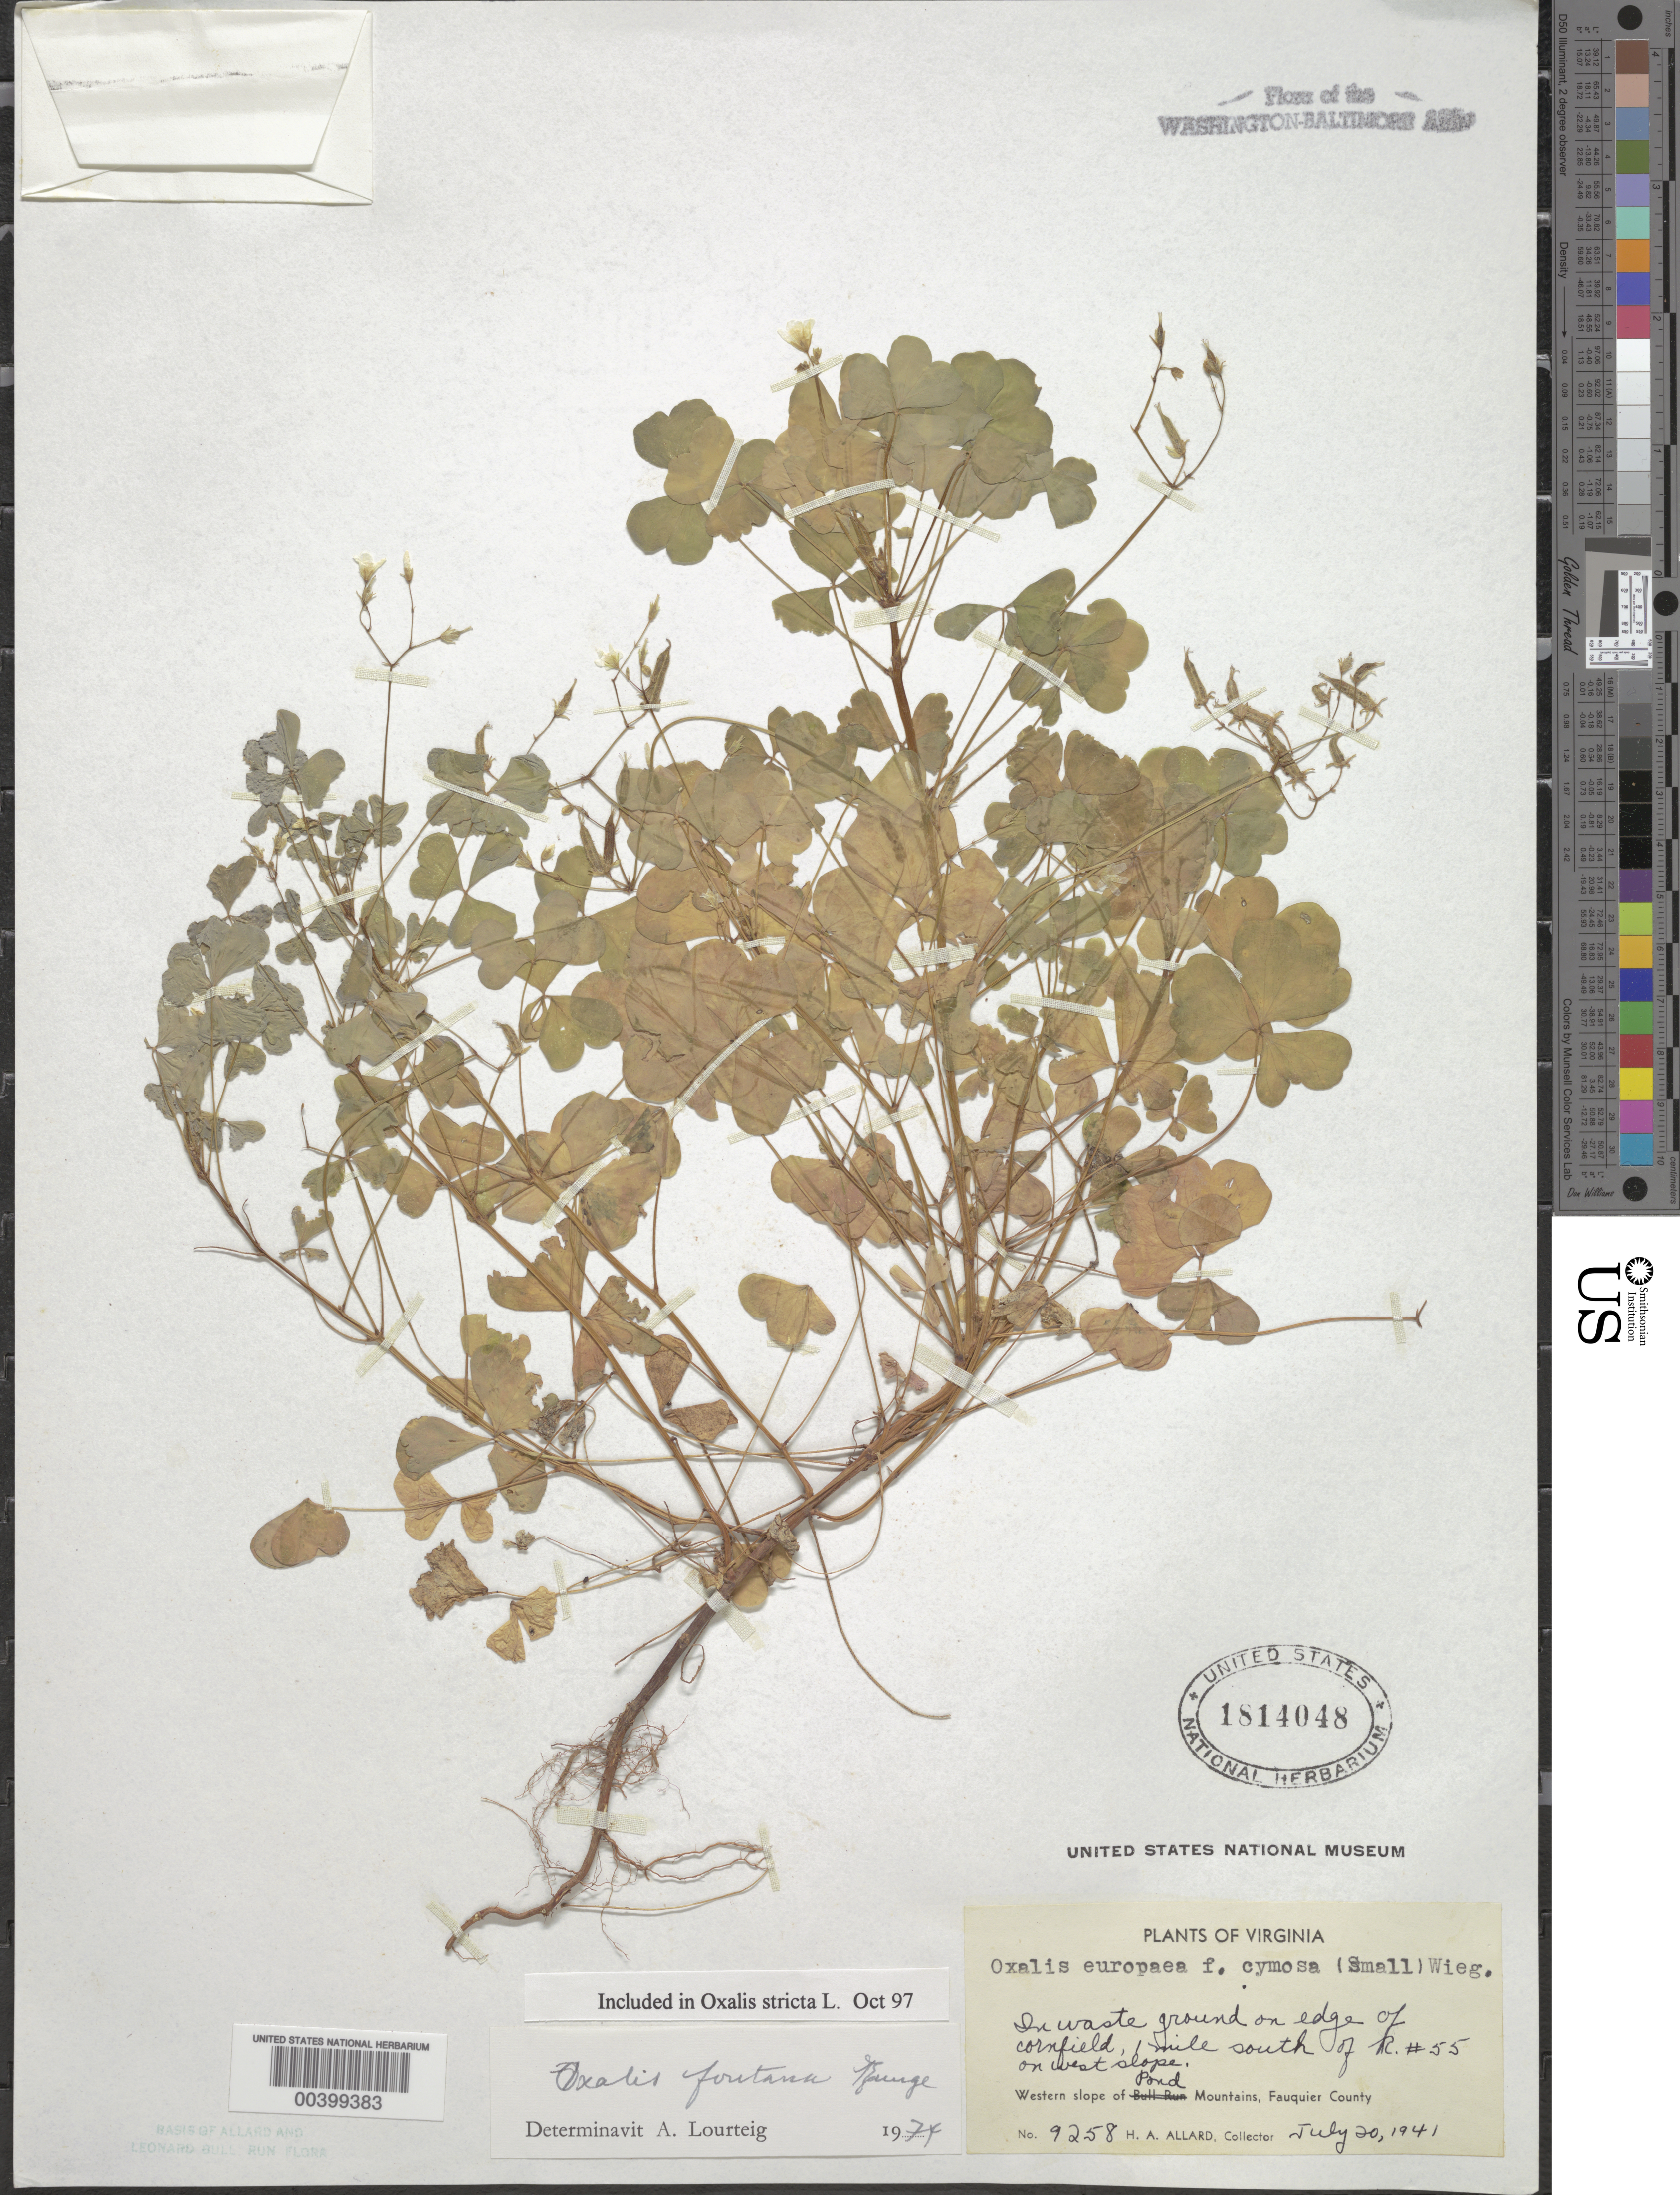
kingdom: Plantae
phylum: Tracheophyta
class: Magnoliopsida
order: Oxalidales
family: Oxalidaceae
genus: Oxalis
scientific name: Oxalis stricta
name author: L.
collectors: H. A. Allard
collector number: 9250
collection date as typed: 20 Jul 1941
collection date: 1941-07-20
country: United States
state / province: Virginia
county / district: Fauquier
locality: South of Route 55, Pond Mountains Bull Run Mts.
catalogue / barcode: US 1814048